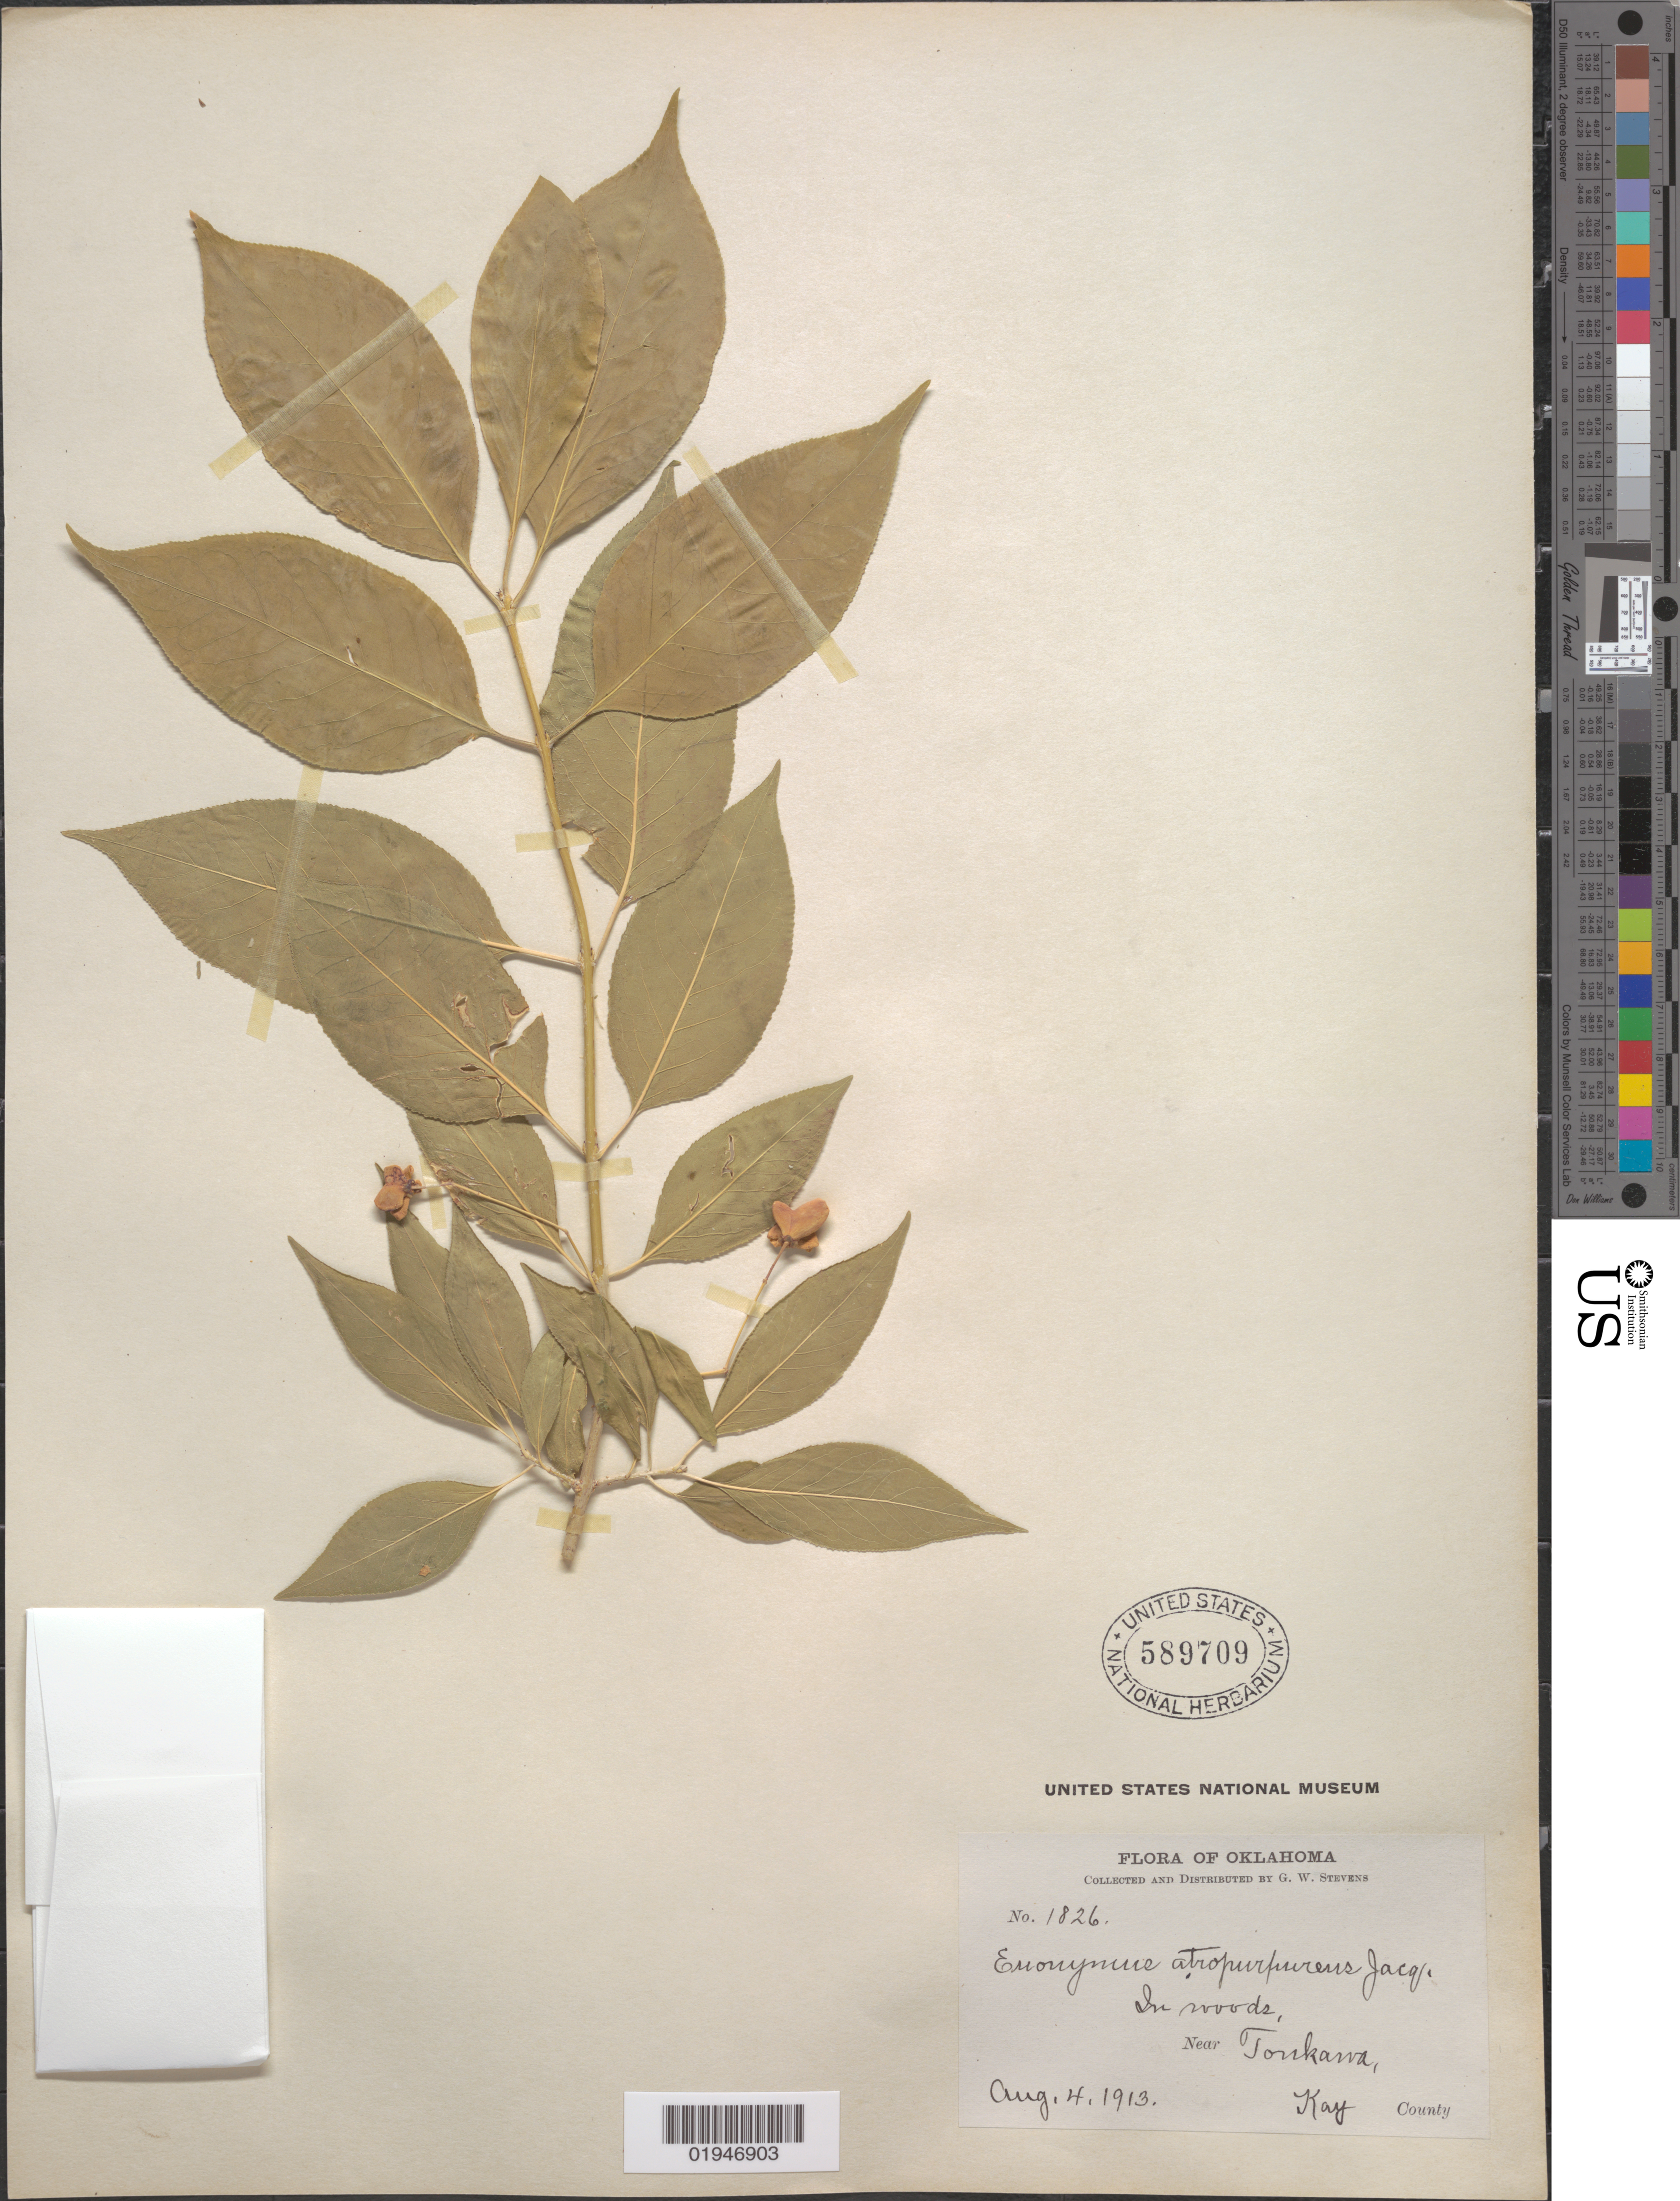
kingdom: Plantae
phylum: Tracheophyta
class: Magnoliopsida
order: Celastrales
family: Celastraceae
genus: Euonymus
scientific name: Euonymus atropurpureus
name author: Jacq.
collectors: G. W. Stevens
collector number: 1826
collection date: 1913-08-04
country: United States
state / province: Oklahoma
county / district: Kay County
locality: Tonkawa, near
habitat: In woods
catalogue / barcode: US 589709